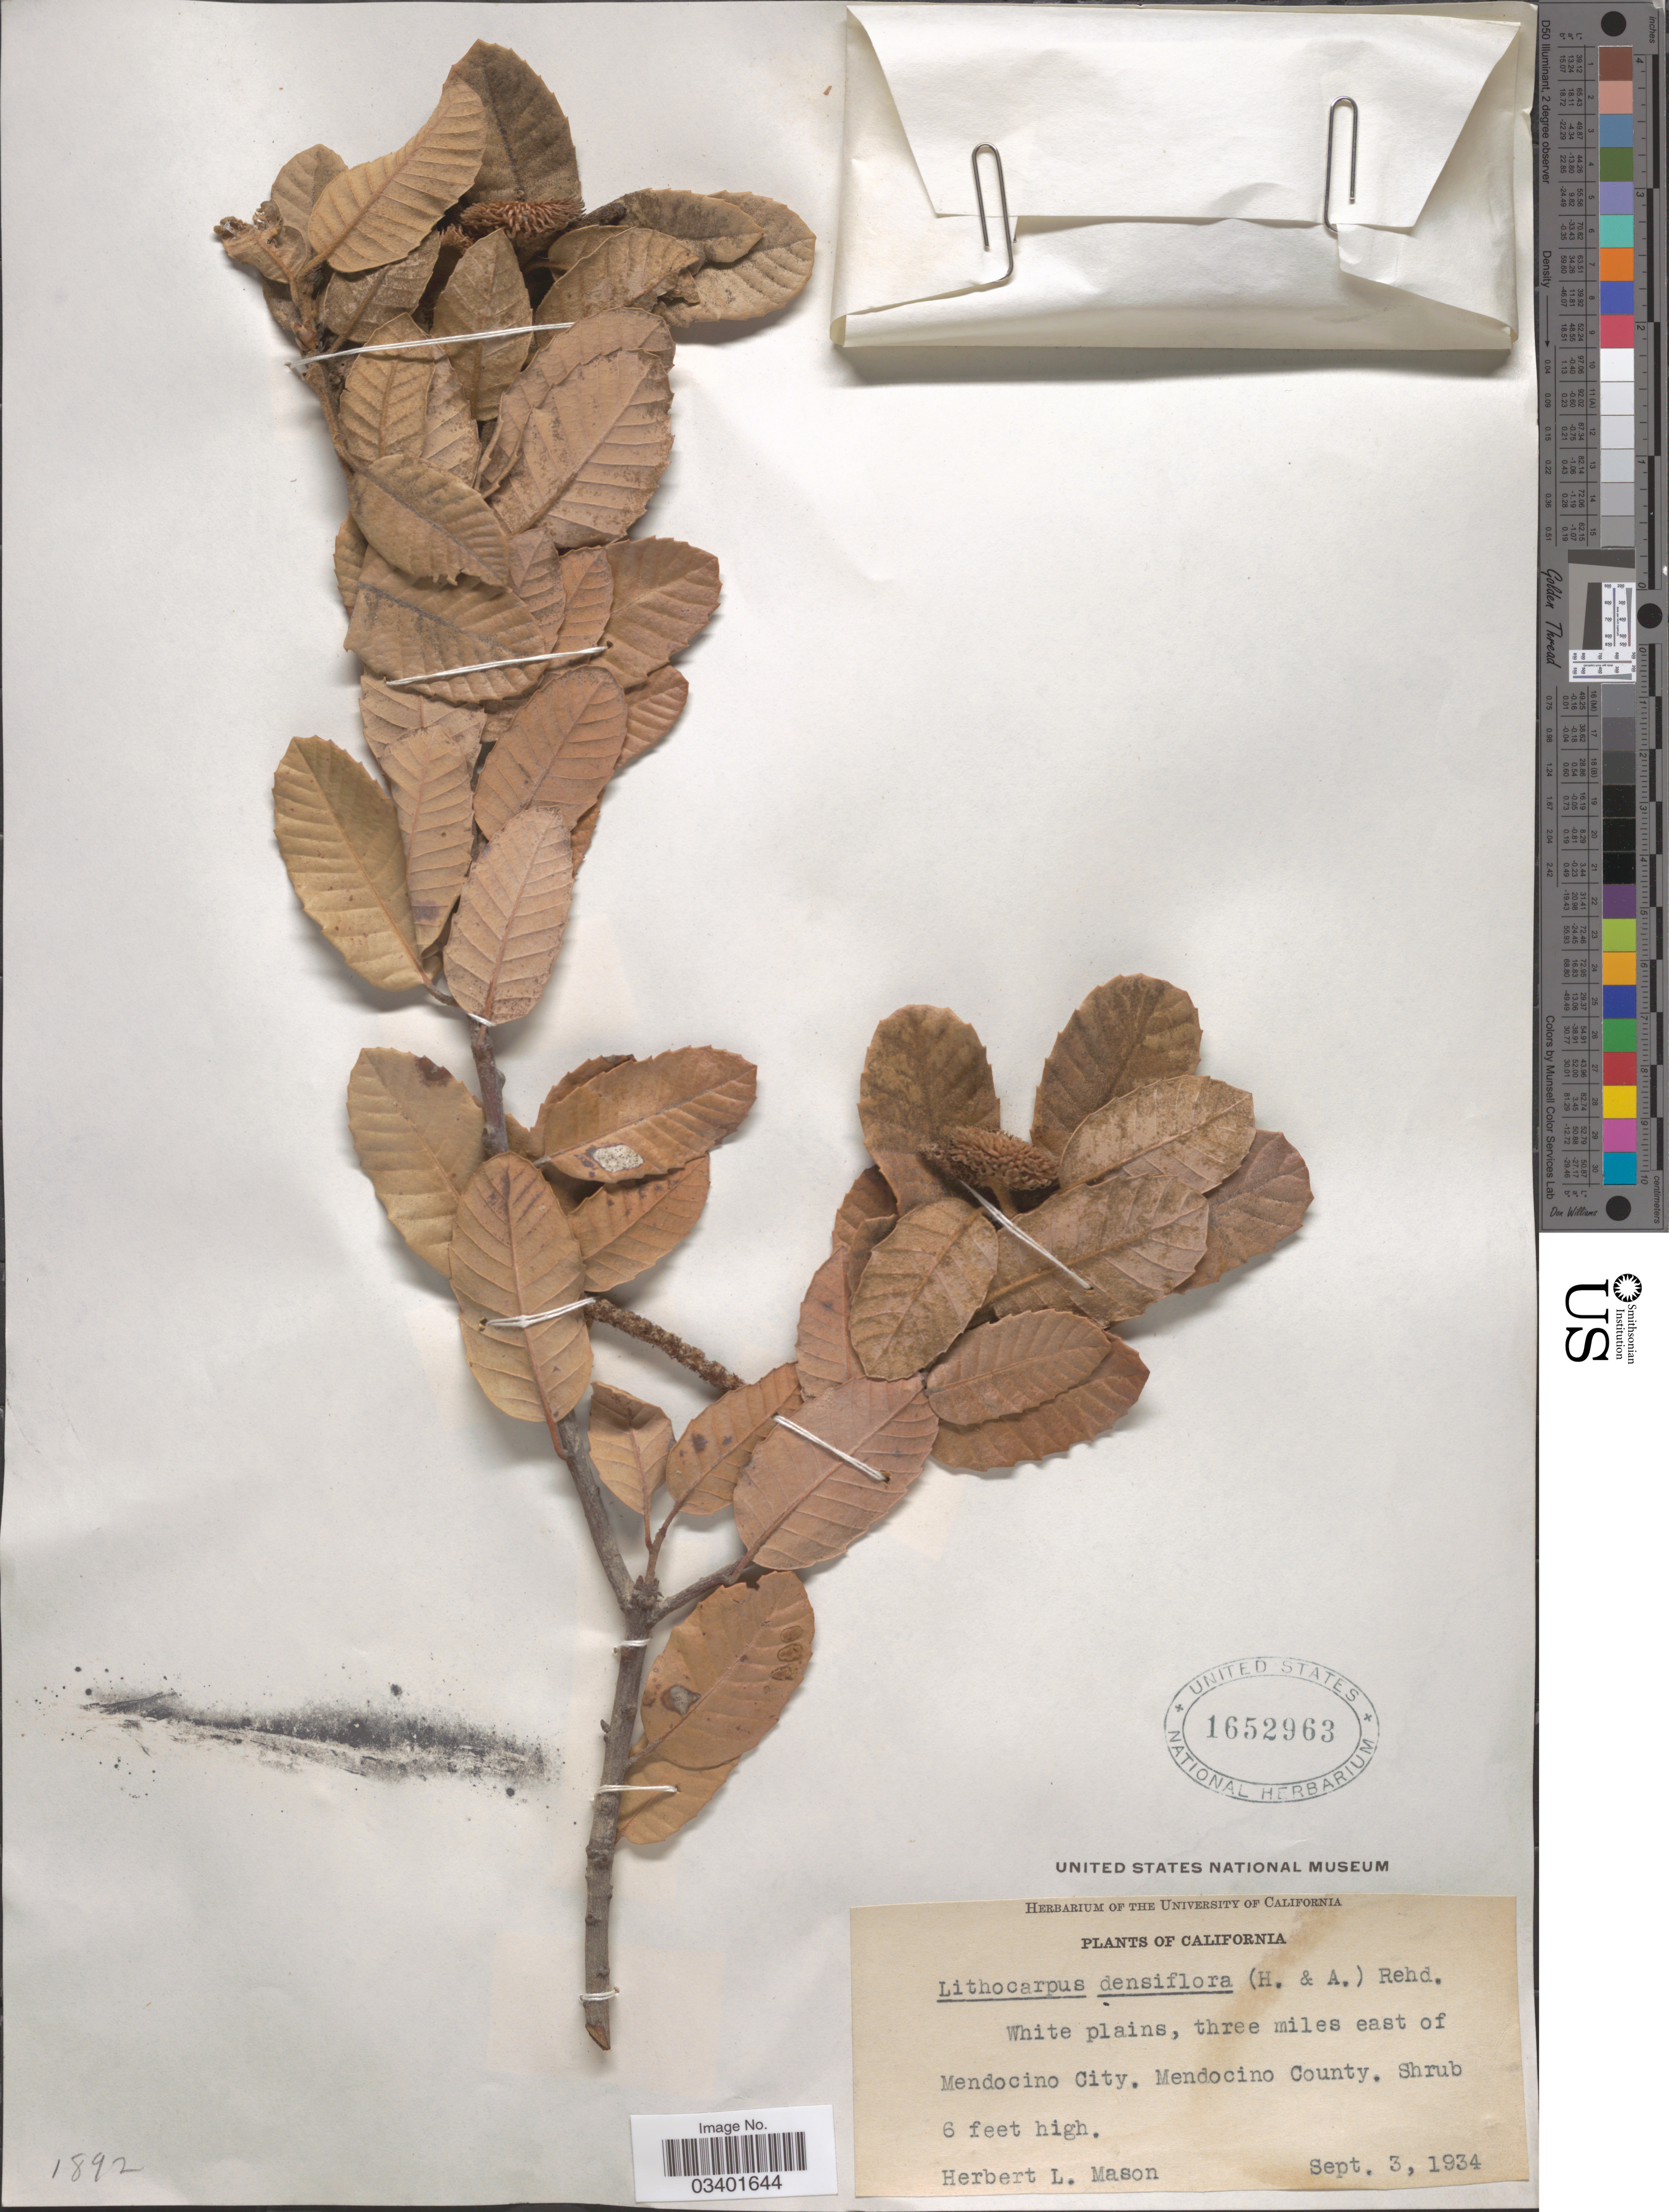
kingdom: Plantae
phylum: Tracheophyta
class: Magnoliopsida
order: Fagales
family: Fagaceae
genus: Notholithocarpus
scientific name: Notholithocarpus densiflorus var. densiflorus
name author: (Hook. & Arn.) P. S. Manos et al.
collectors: H. L. Mason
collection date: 1934-09-03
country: United States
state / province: California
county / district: Mendocino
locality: Three miles east of Mendocino City. Mendocino County.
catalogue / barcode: US 1652963